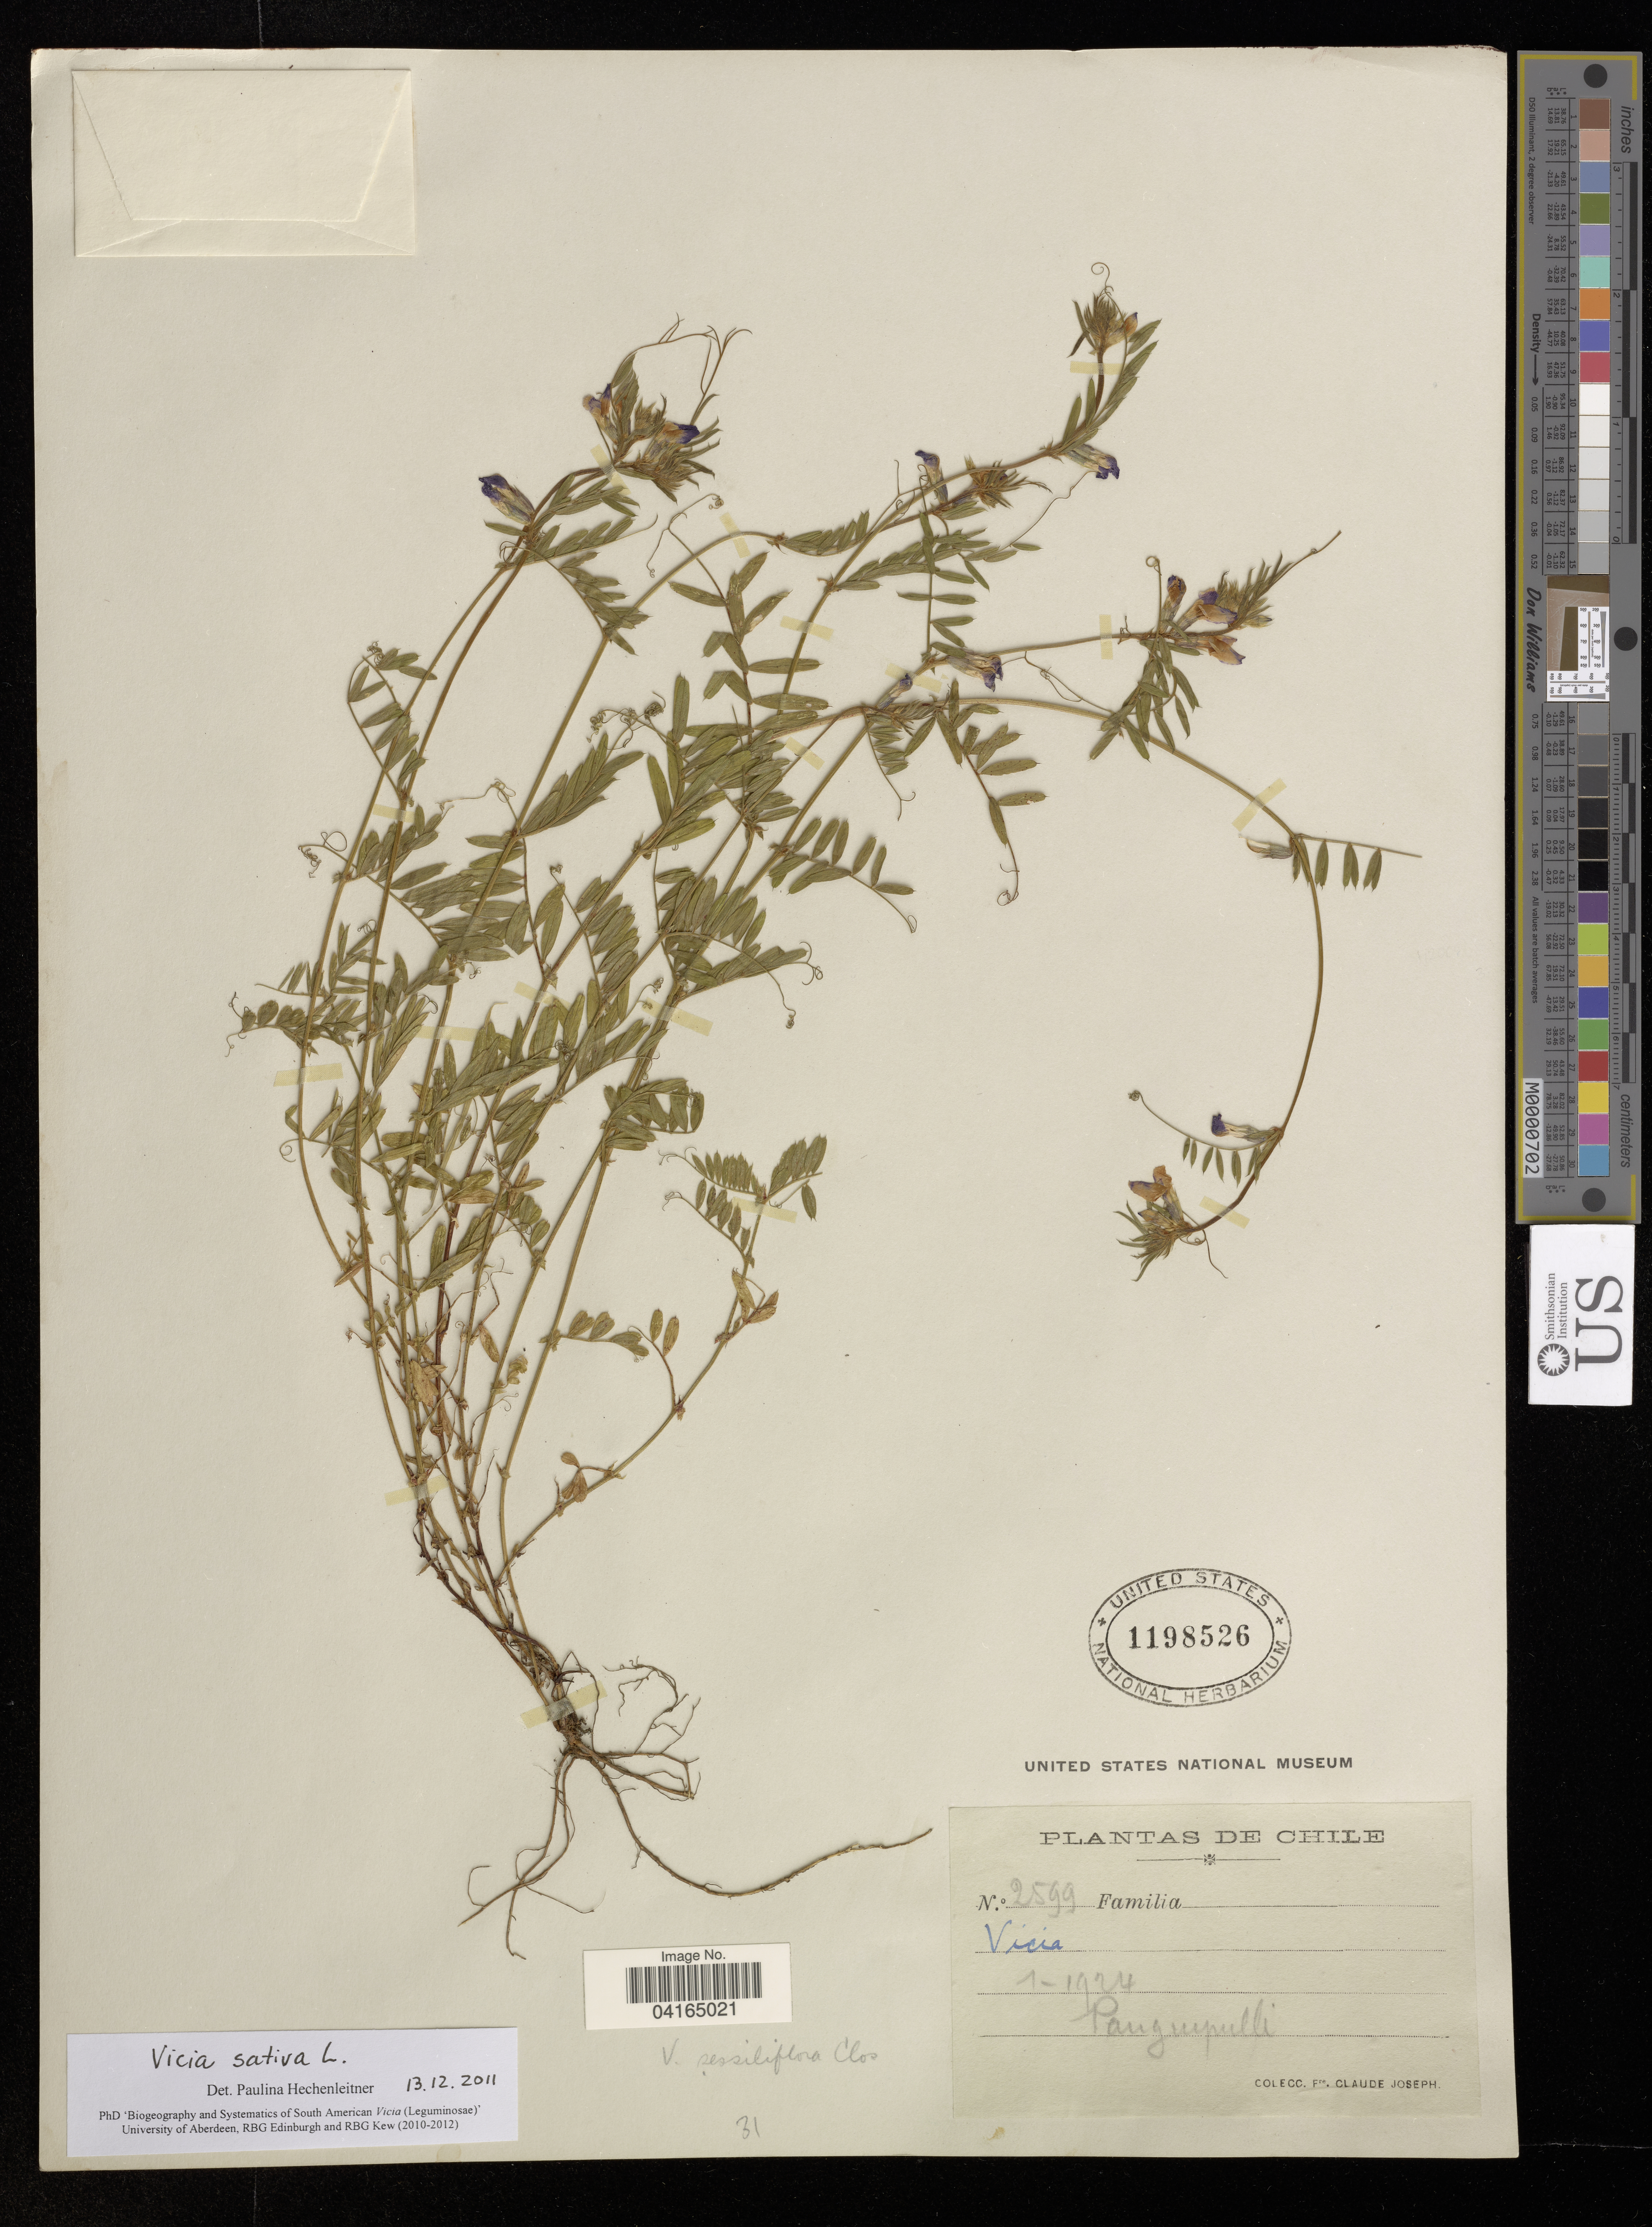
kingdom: Plantae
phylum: Tracheophyta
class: Magnoliopsida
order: Fabales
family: Fabaceae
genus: Vicia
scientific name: Vicia sativa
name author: L.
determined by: Hechenleitner, Paulina, RBG Edinburgh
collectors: Frere Claude Joseph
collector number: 2599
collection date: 1924-01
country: Chile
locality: Panguipulli.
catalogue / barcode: US 1198526